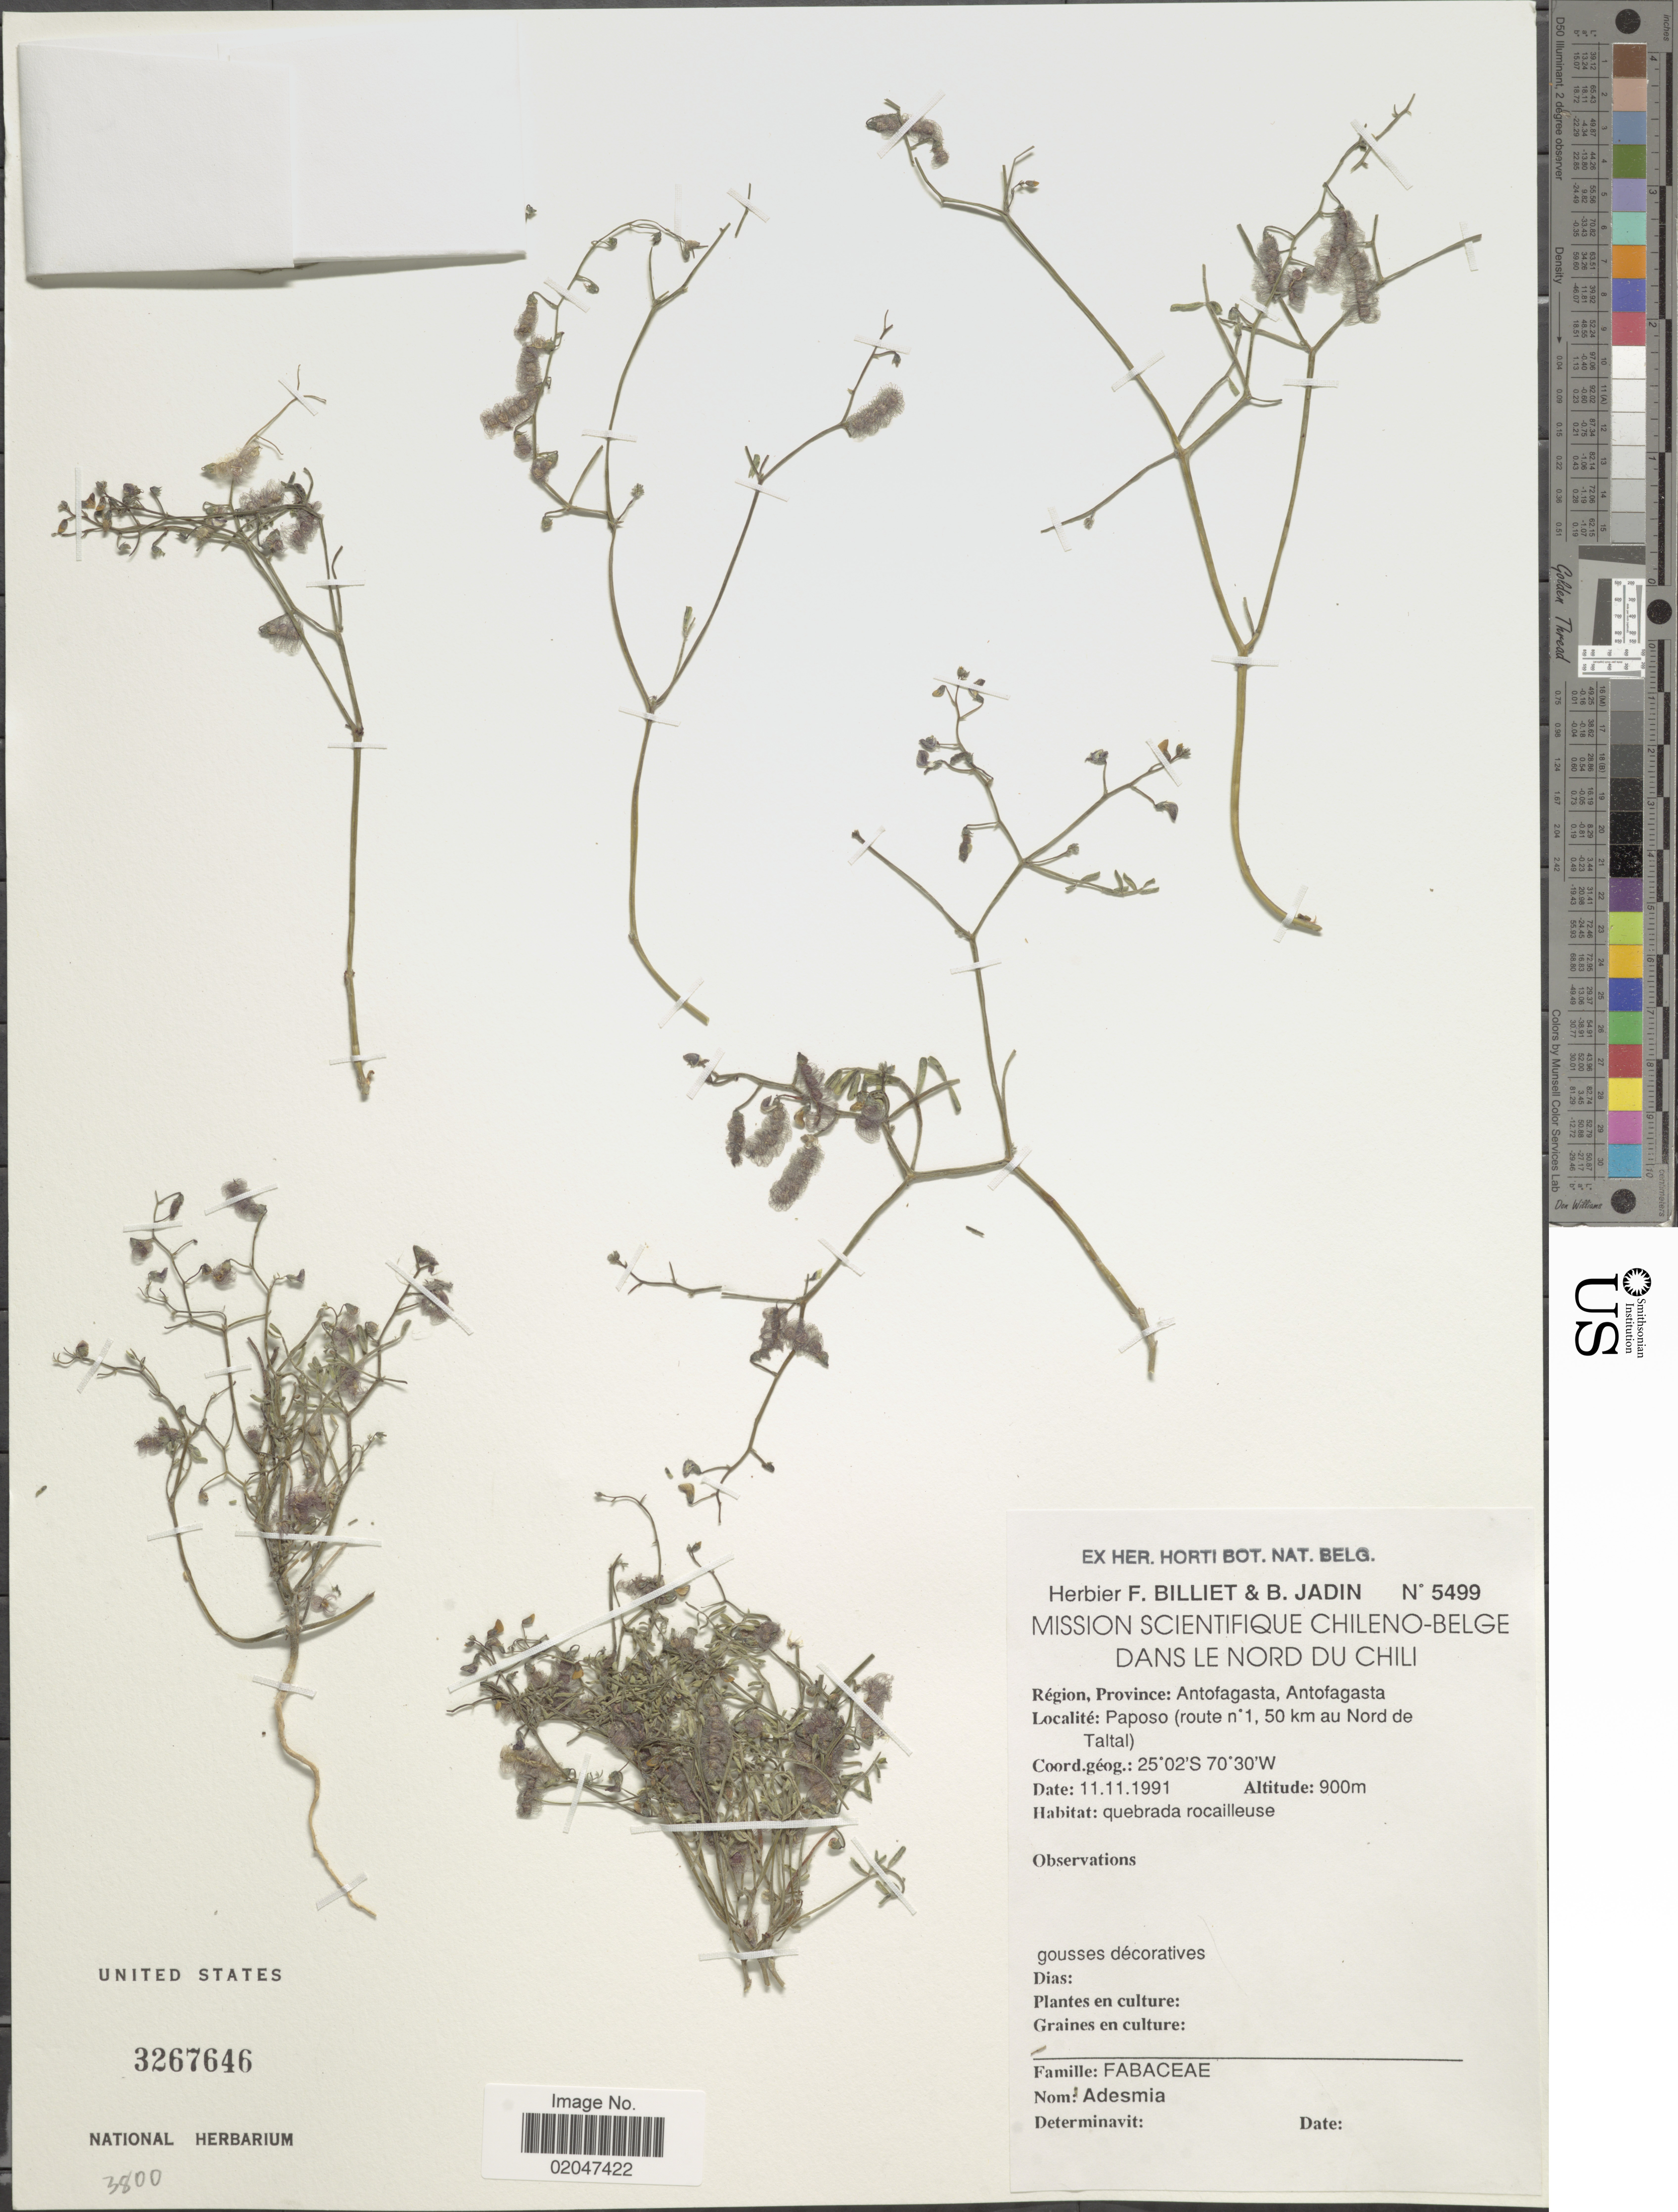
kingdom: Plantae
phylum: Tracheophyta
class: Magnoliopsida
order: Fabales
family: Fabaceae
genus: Adesmia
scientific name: Adesmia sp.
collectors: ex herb. F. Billiet & B. Jadin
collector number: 5499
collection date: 1991-11-11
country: Chile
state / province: Antofagasta (II)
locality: Region, Province: Antofagasta. Paposo (route n1, 50 km au Nord de Taltal)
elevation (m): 900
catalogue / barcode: US 3267646